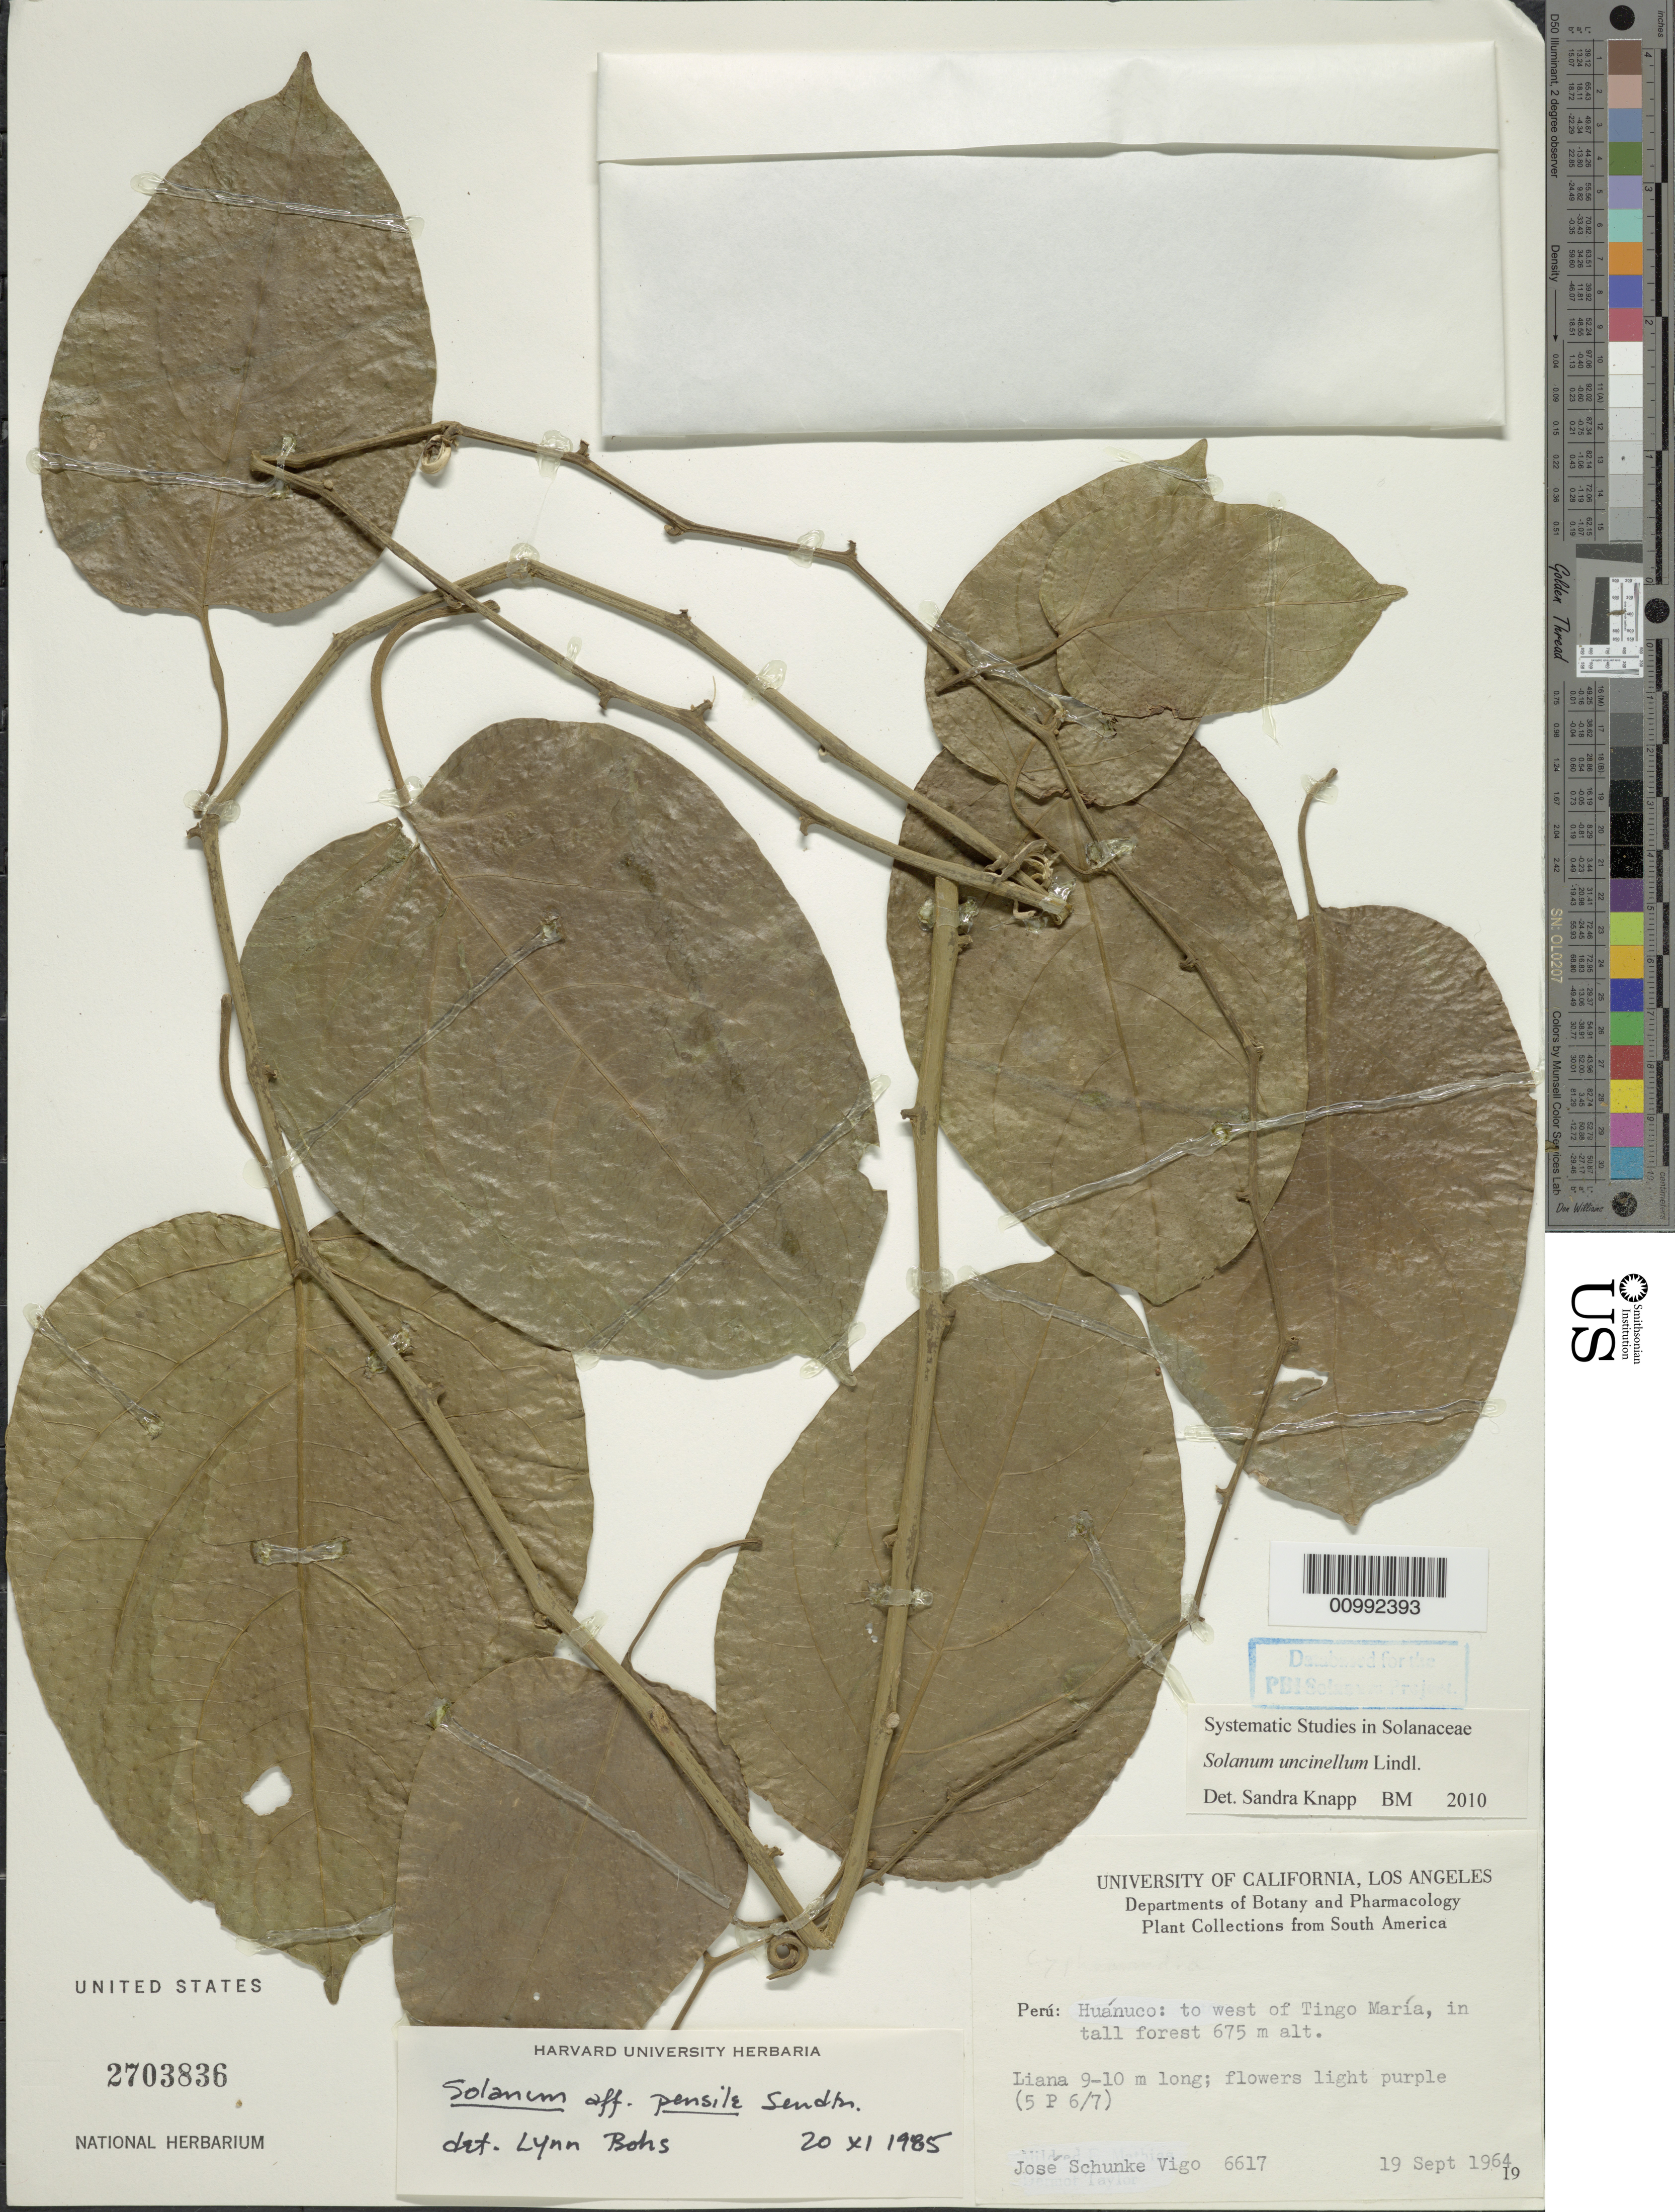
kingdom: Plantae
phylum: Tracheophyta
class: Magnoliopsida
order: Solanales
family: Solanaceae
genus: Solanum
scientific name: Solanum uncinellum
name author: Lindl.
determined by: Knapp, S. D.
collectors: J. Schunke Vigo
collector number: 6617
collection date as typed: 19 Sep 1964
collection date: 1964-09-19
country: Peru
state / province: Huánuco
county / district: Leoncio Prado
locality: to the west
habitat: tall forest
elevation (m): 675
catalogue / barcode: US 2703836